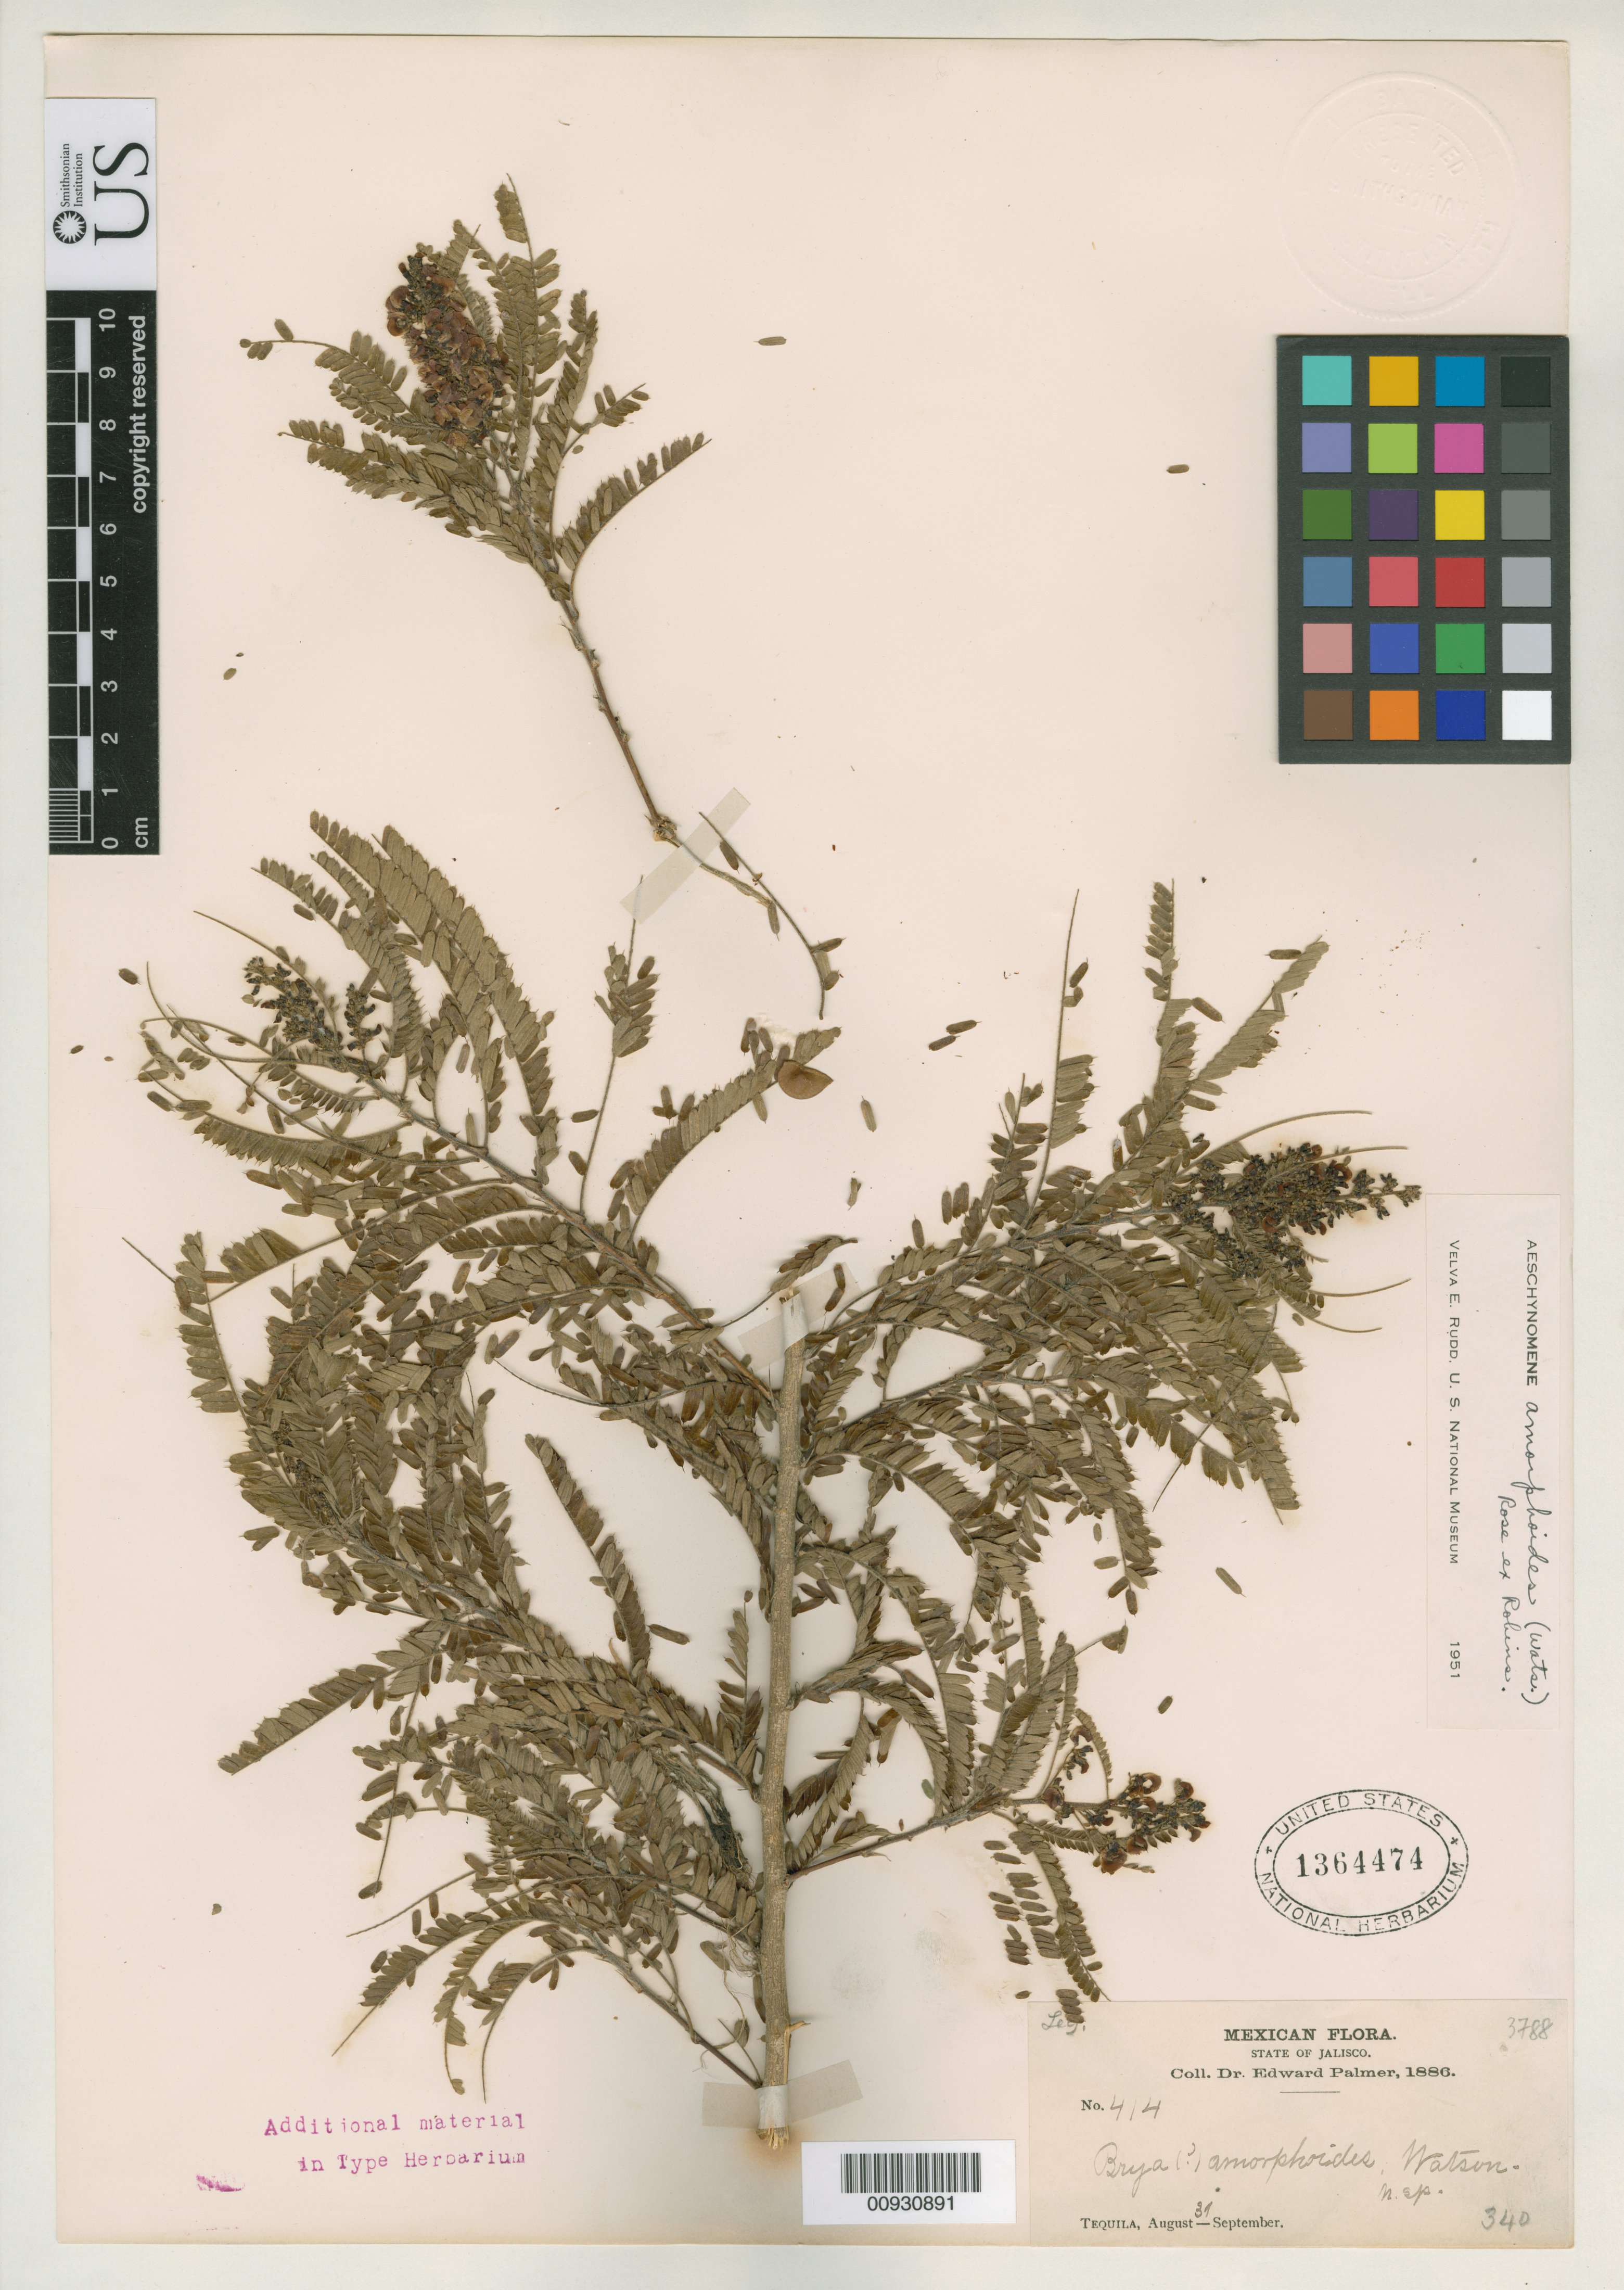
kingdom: Plantae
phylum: Tracheophyta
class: Magnoliopsida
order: Fabales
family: Fabaceae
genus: Brya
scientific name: Brya amorphoides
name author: S. Watson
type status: Isotype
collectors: E. Palmer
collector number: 414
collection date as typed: Aug 1886 to -- Sep 1886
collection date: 1886-08/1886-09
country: Mexico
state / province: Jalisco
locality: Tequila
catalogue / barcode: US 1364474